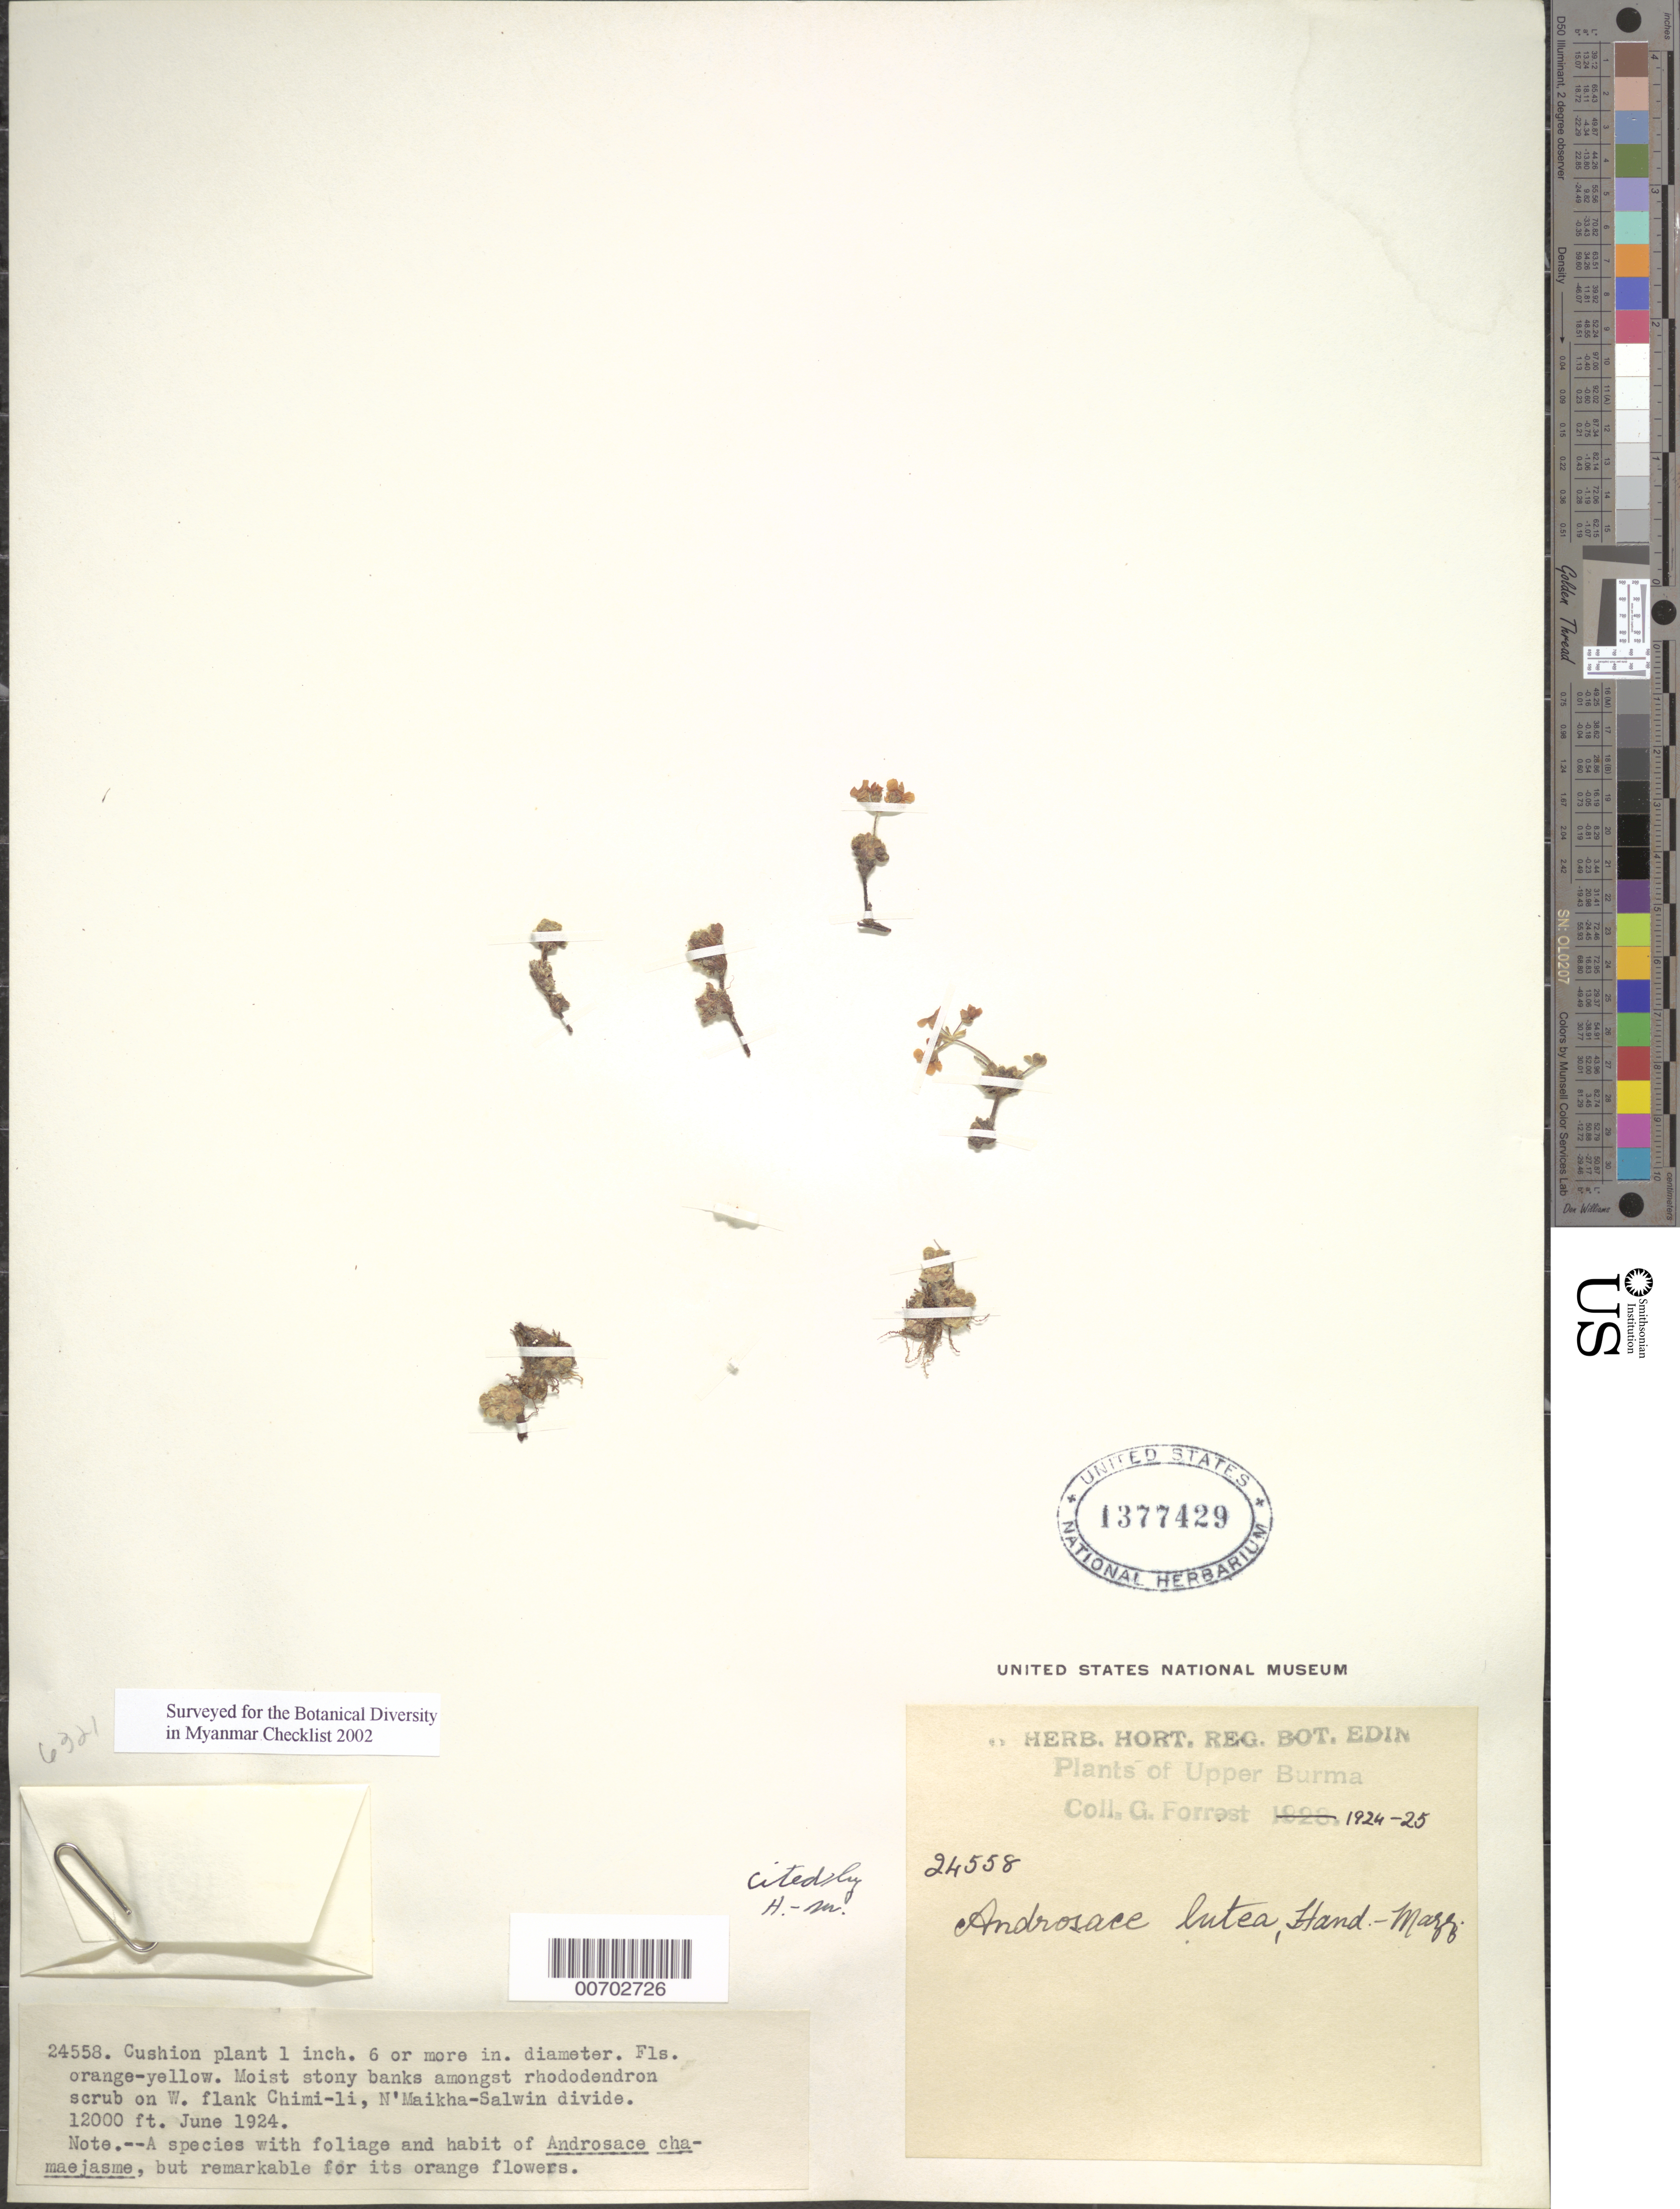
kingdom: Plantae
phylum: Tracheophyta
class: Magnoliopsida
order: Ericales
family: Primulaceae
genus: Androsace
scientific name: Androsace lutea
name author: Hand.-Mazz.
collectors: G. Forrest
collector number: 24558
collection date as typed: Jun 1924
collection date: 1924-06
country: Myanmar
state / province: Kachin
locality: N'Maikha-Salwin Divide, W flank, Chimi-li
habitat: Moist stony banks among rhododendron scrub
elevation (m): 3658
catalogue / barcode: US 1377429